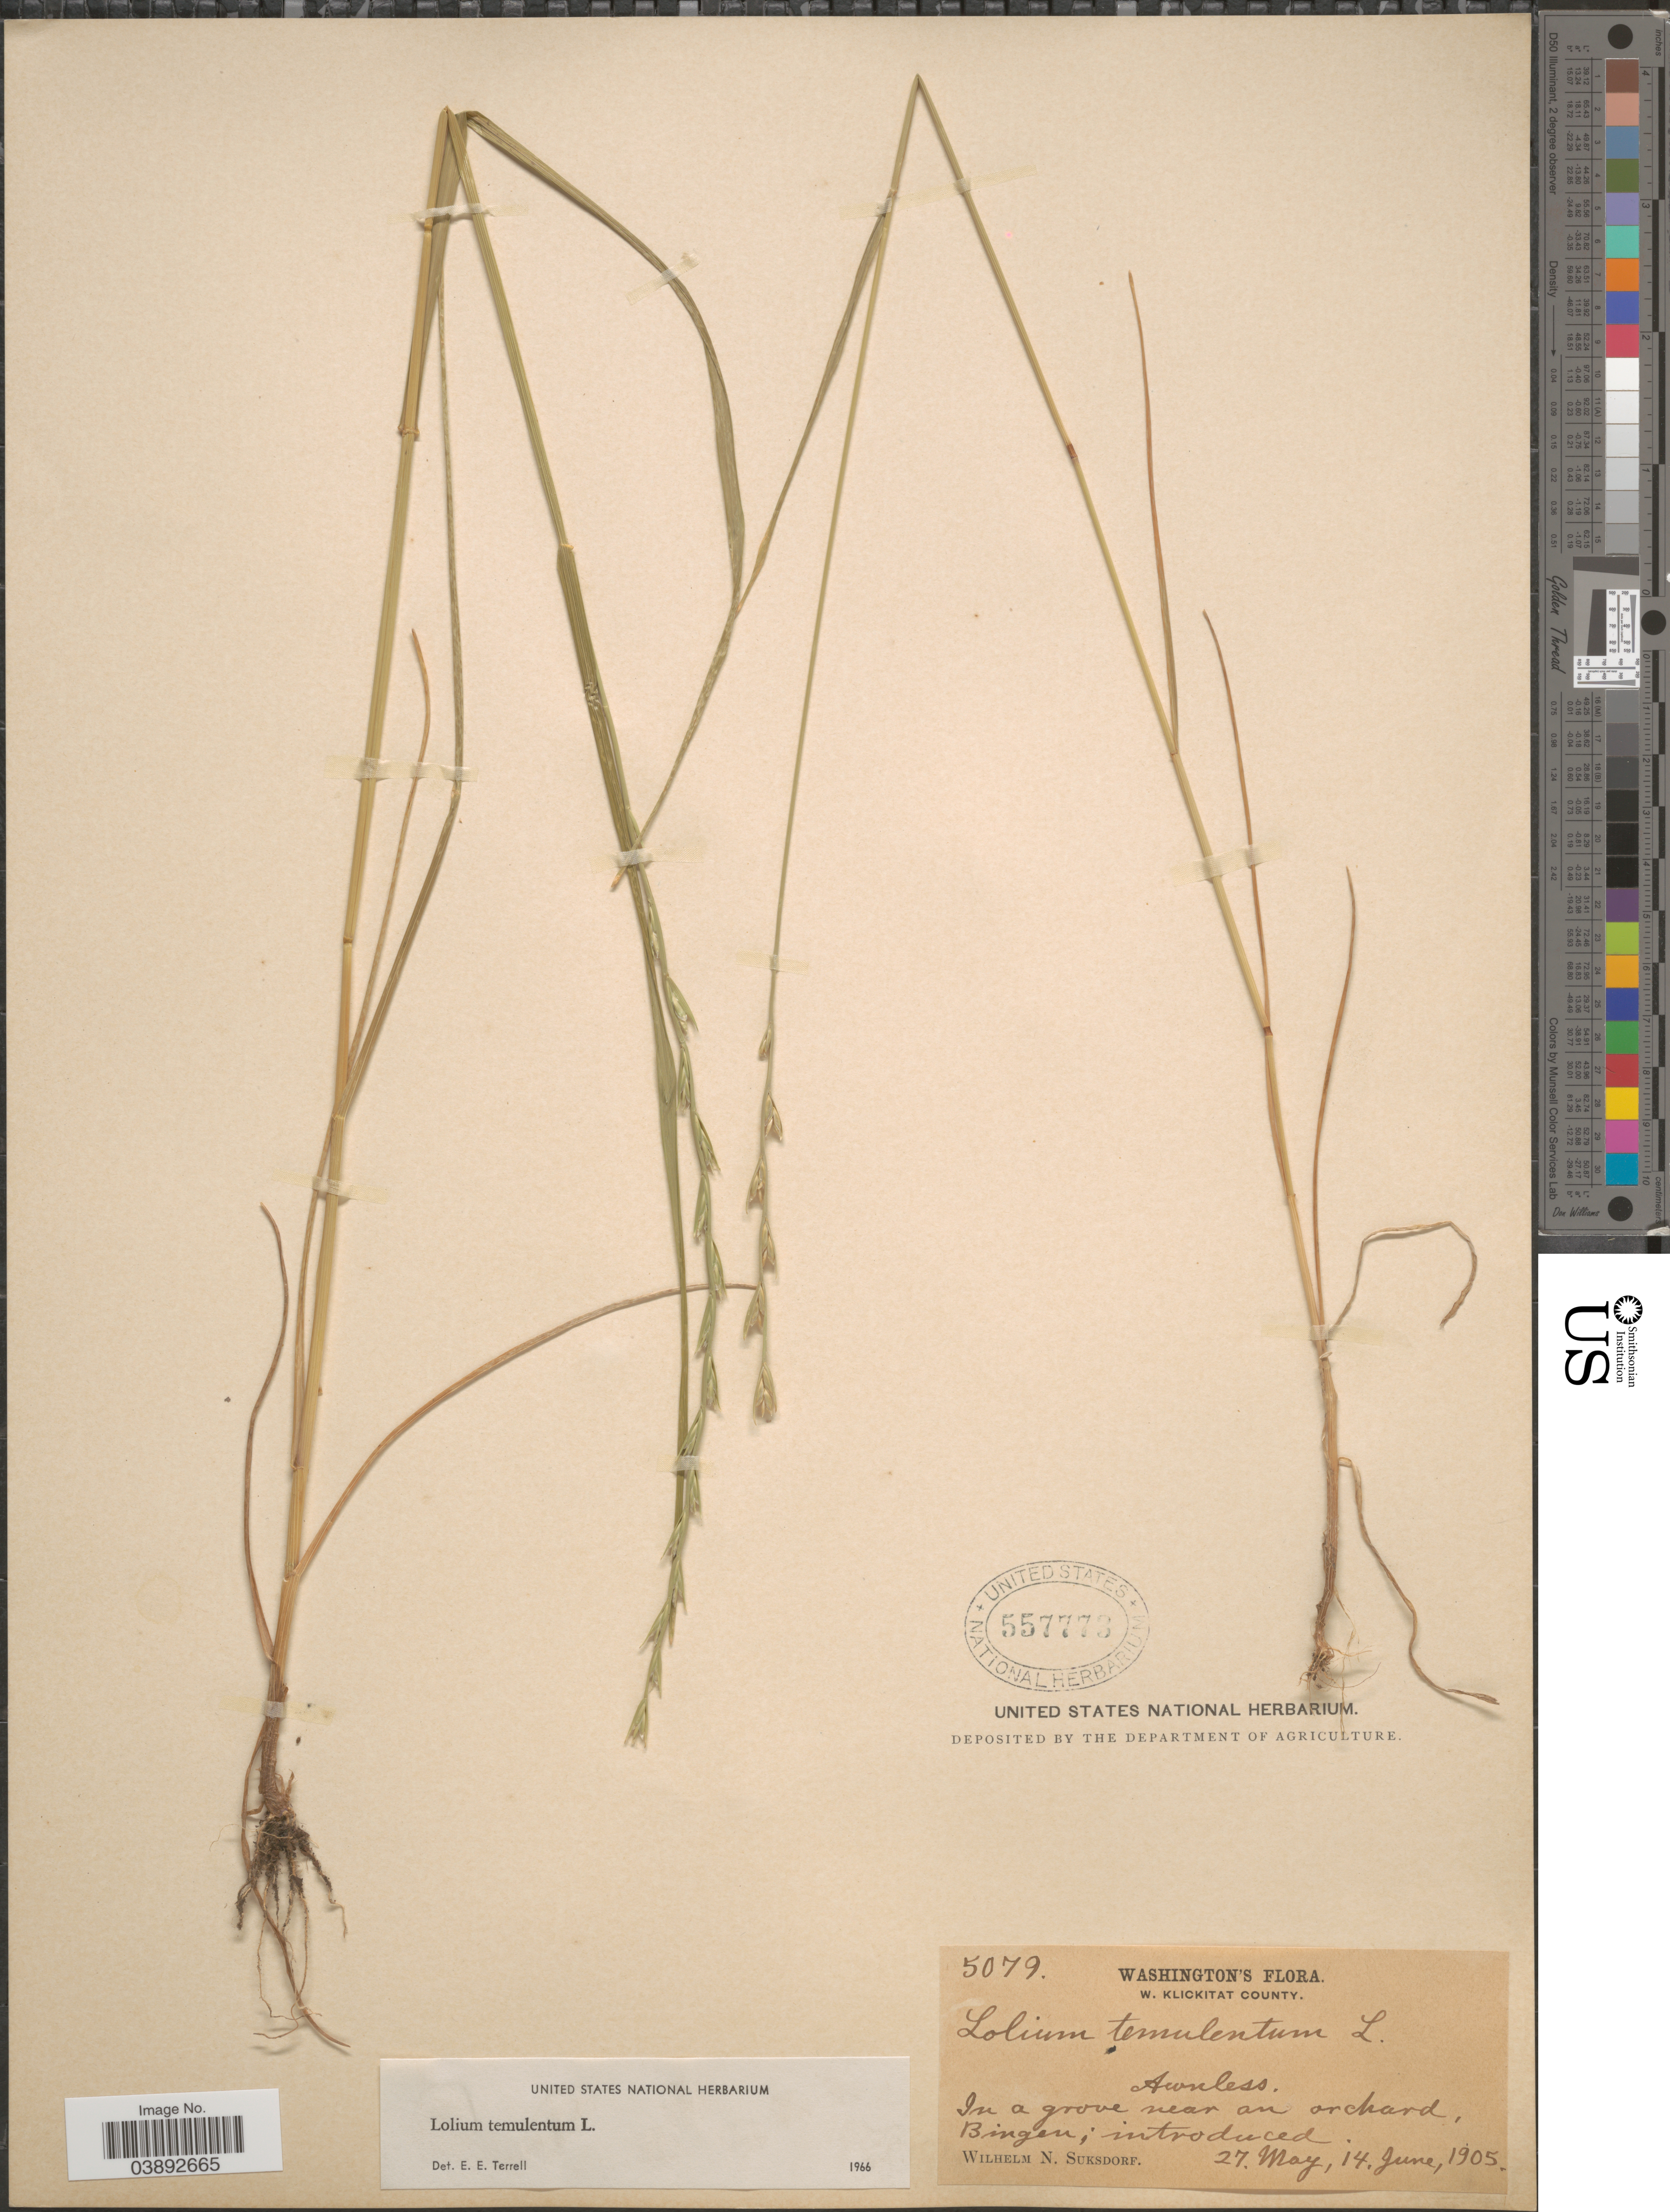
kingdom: Plantae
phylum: Tracheophyta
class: Liliopsida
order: Poales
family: Poaceae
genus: Lolium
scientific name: Lolium temulentum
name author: L.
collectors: W. N. Suksdorf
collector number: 5079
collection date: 1905-05-27/1905-06-14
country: United States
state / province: Washington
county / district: Klickitat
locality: W. Klickitat County. In a grove near an orchard, Bingen.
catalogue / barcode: US 557773